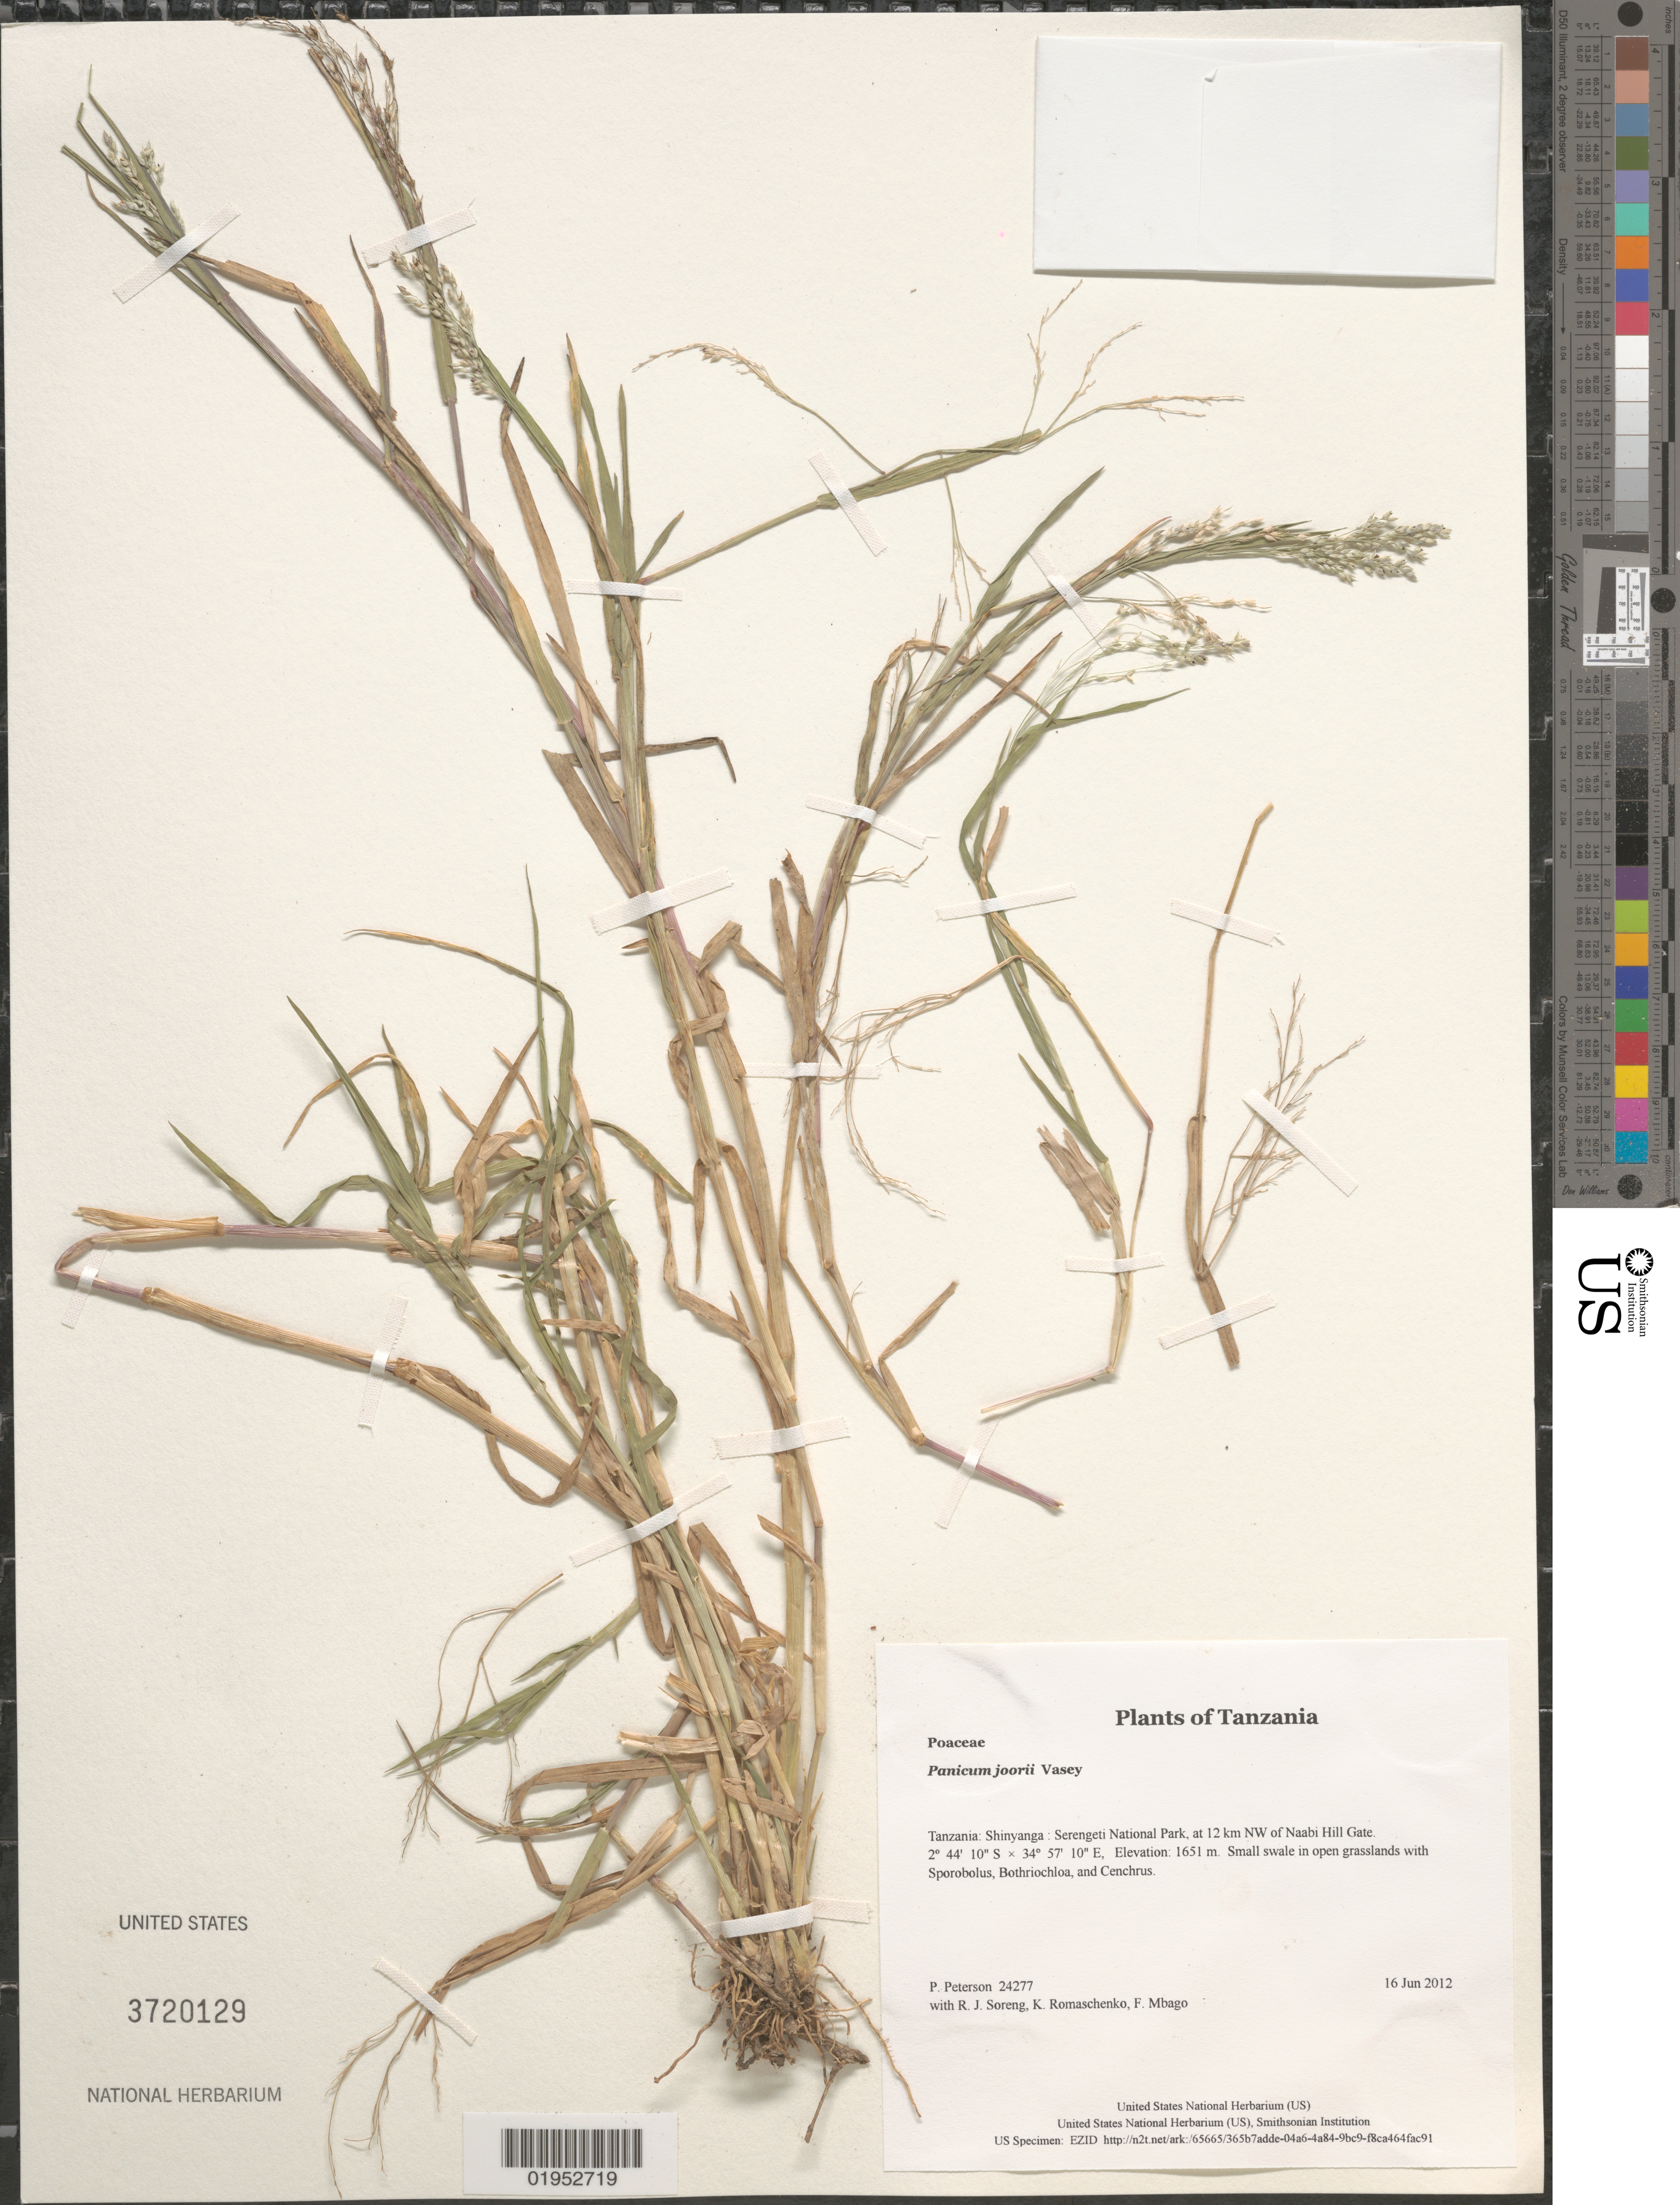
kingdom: Plantae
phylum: Tracheophyta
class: Liliopsida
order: Poales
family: Poaceae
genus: Panicum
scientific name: Panicum massaiense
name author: Mez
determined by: Xanthos, Martin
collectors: P. M. Peterson, R. J. Soreng, K. Romaschenko & F. Mbago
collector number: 24277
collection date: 2012-06-16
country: Tanzania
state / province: Shinyanga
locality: Serengeti National Park, at 12 km NW of Naabi Hill Gate.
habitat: Small swale in open grasslands with Sporobolus, Bothriochloa, and Cenchrus.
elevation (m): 1651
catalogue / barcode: US 3720129